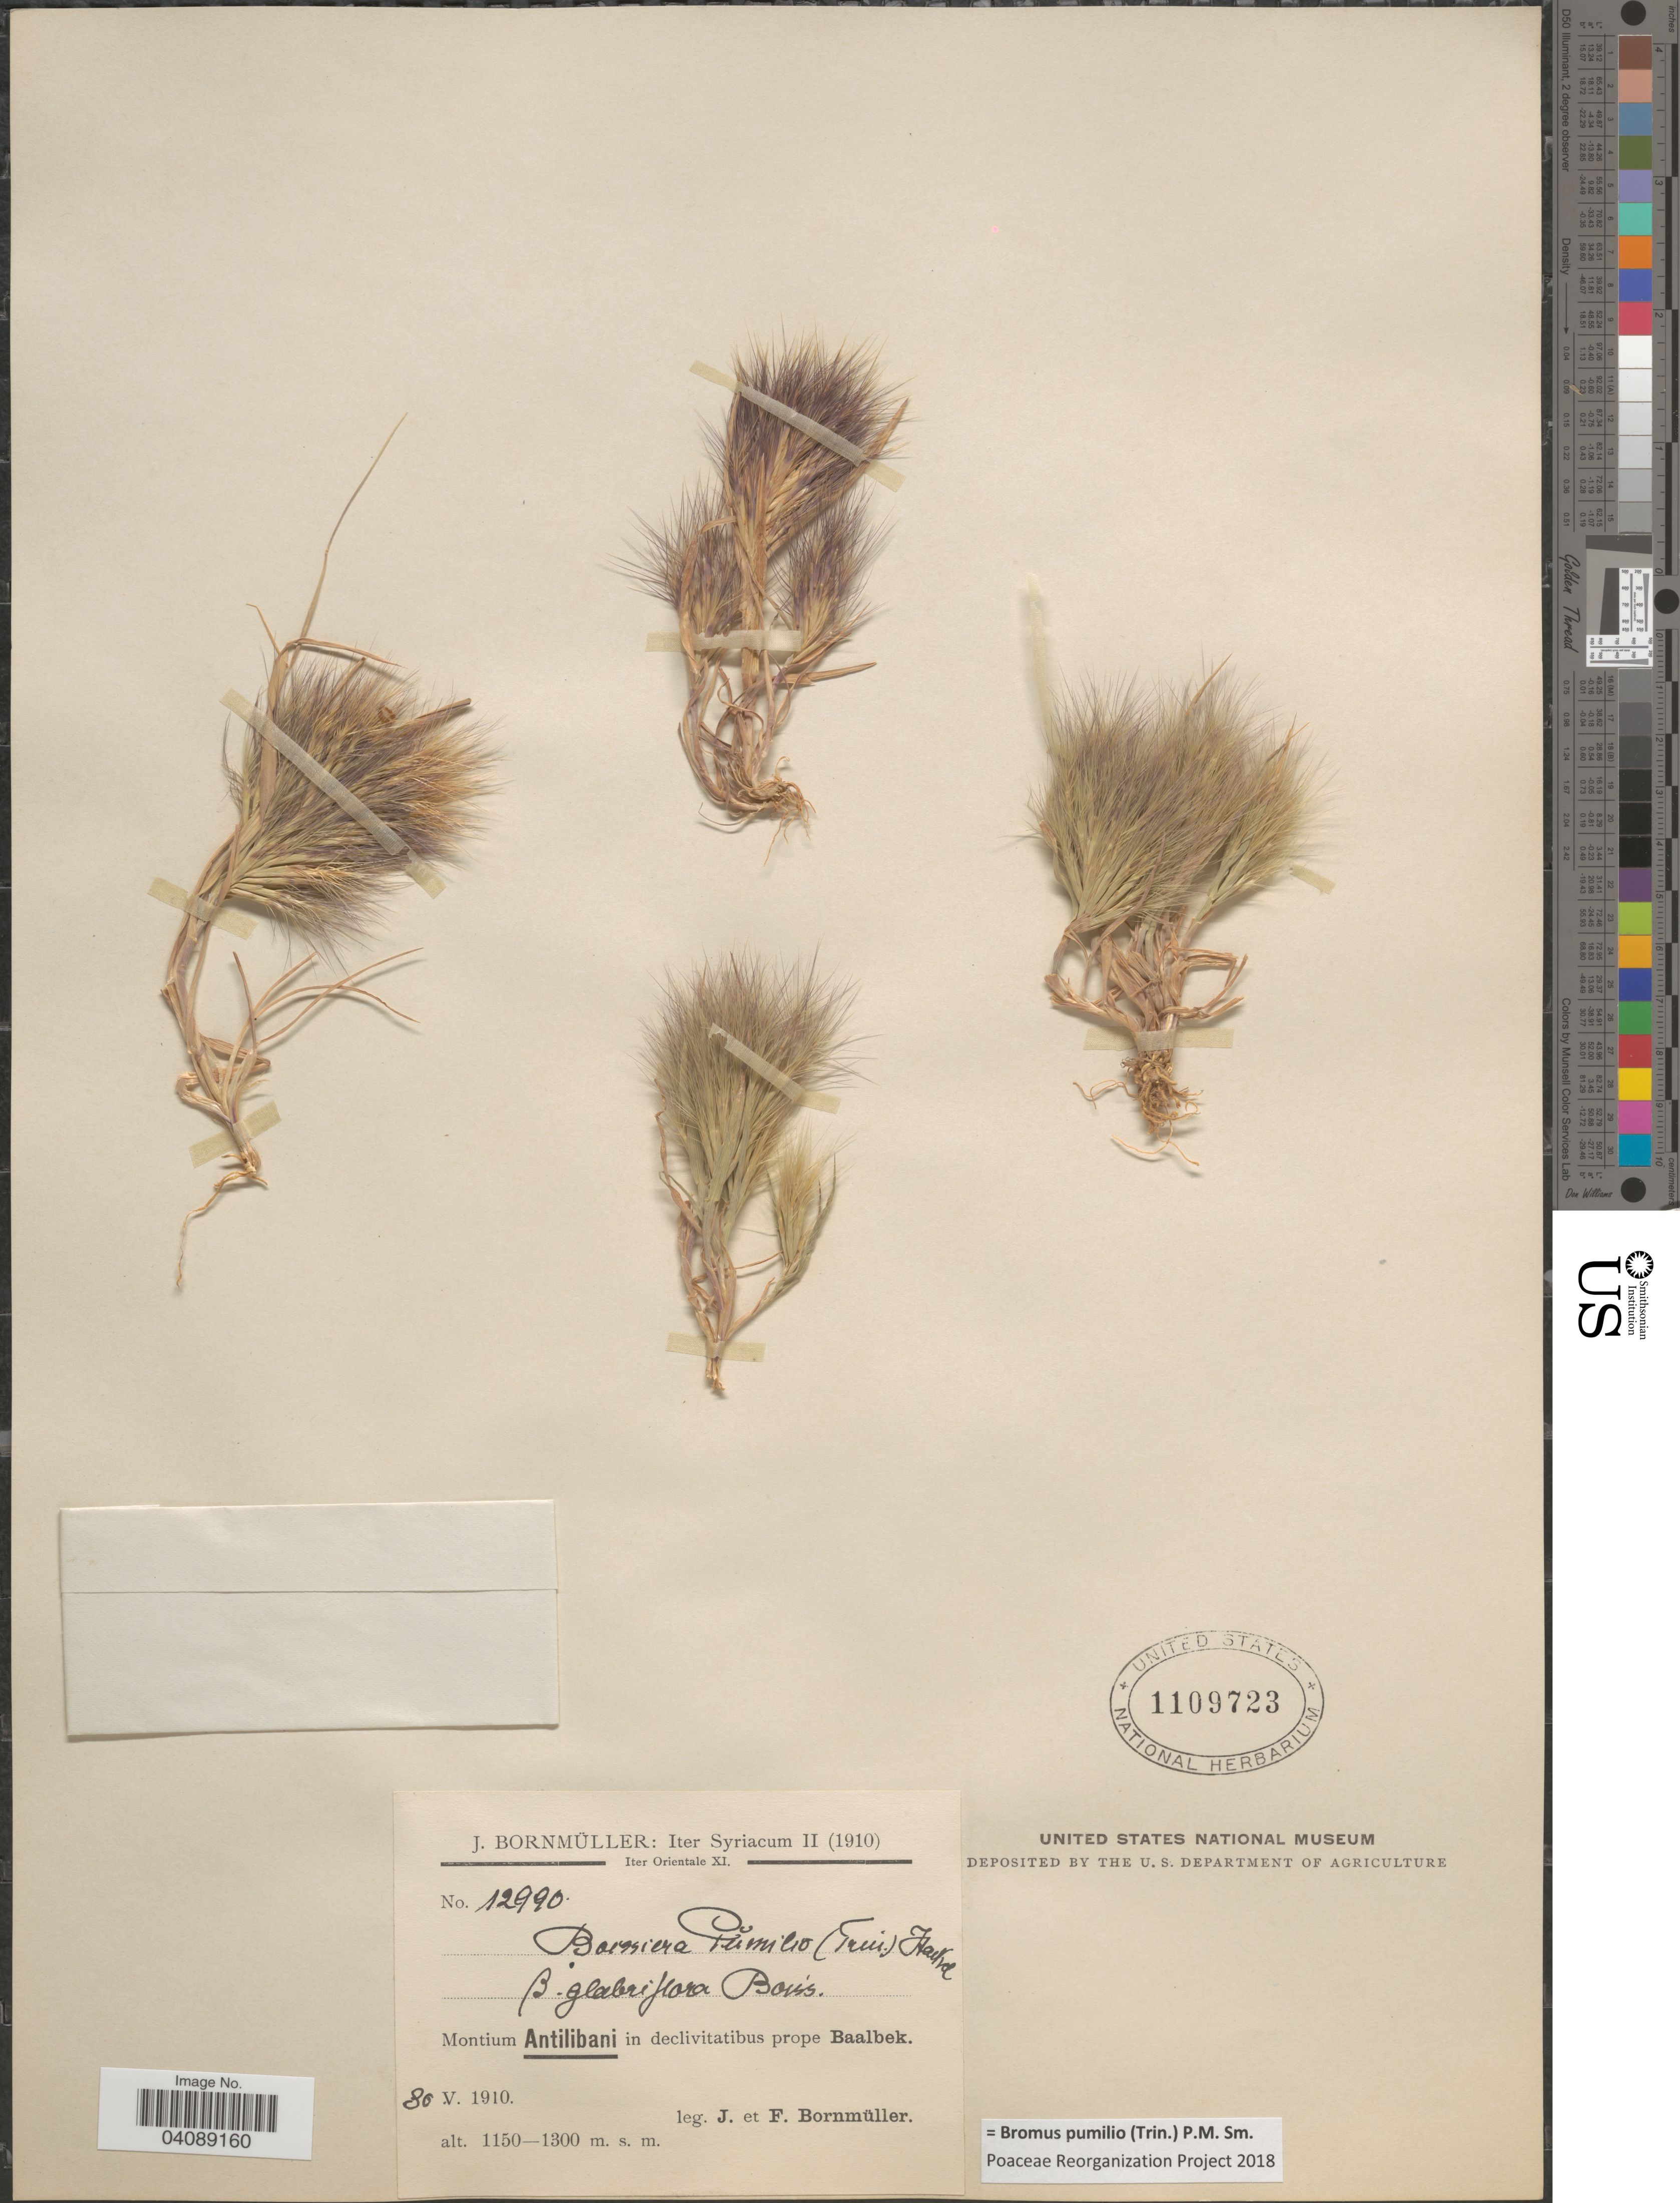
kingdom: Plantae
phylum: Tracheophyta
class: Liliopsida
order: Poales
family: Poaceae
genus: Bromus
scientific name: Bromus pumilio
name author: (Trin.) P.M. Sm.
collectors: J. Bornmüller & F. Bornmüller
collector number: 12990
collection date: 1910-05-30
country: Syria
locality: Iter Syriacum II (1910). Iter Orientale XI. Montium Antilibani in declivitatibus prope Baalbek.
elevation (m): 1150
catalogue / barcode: US 1109723